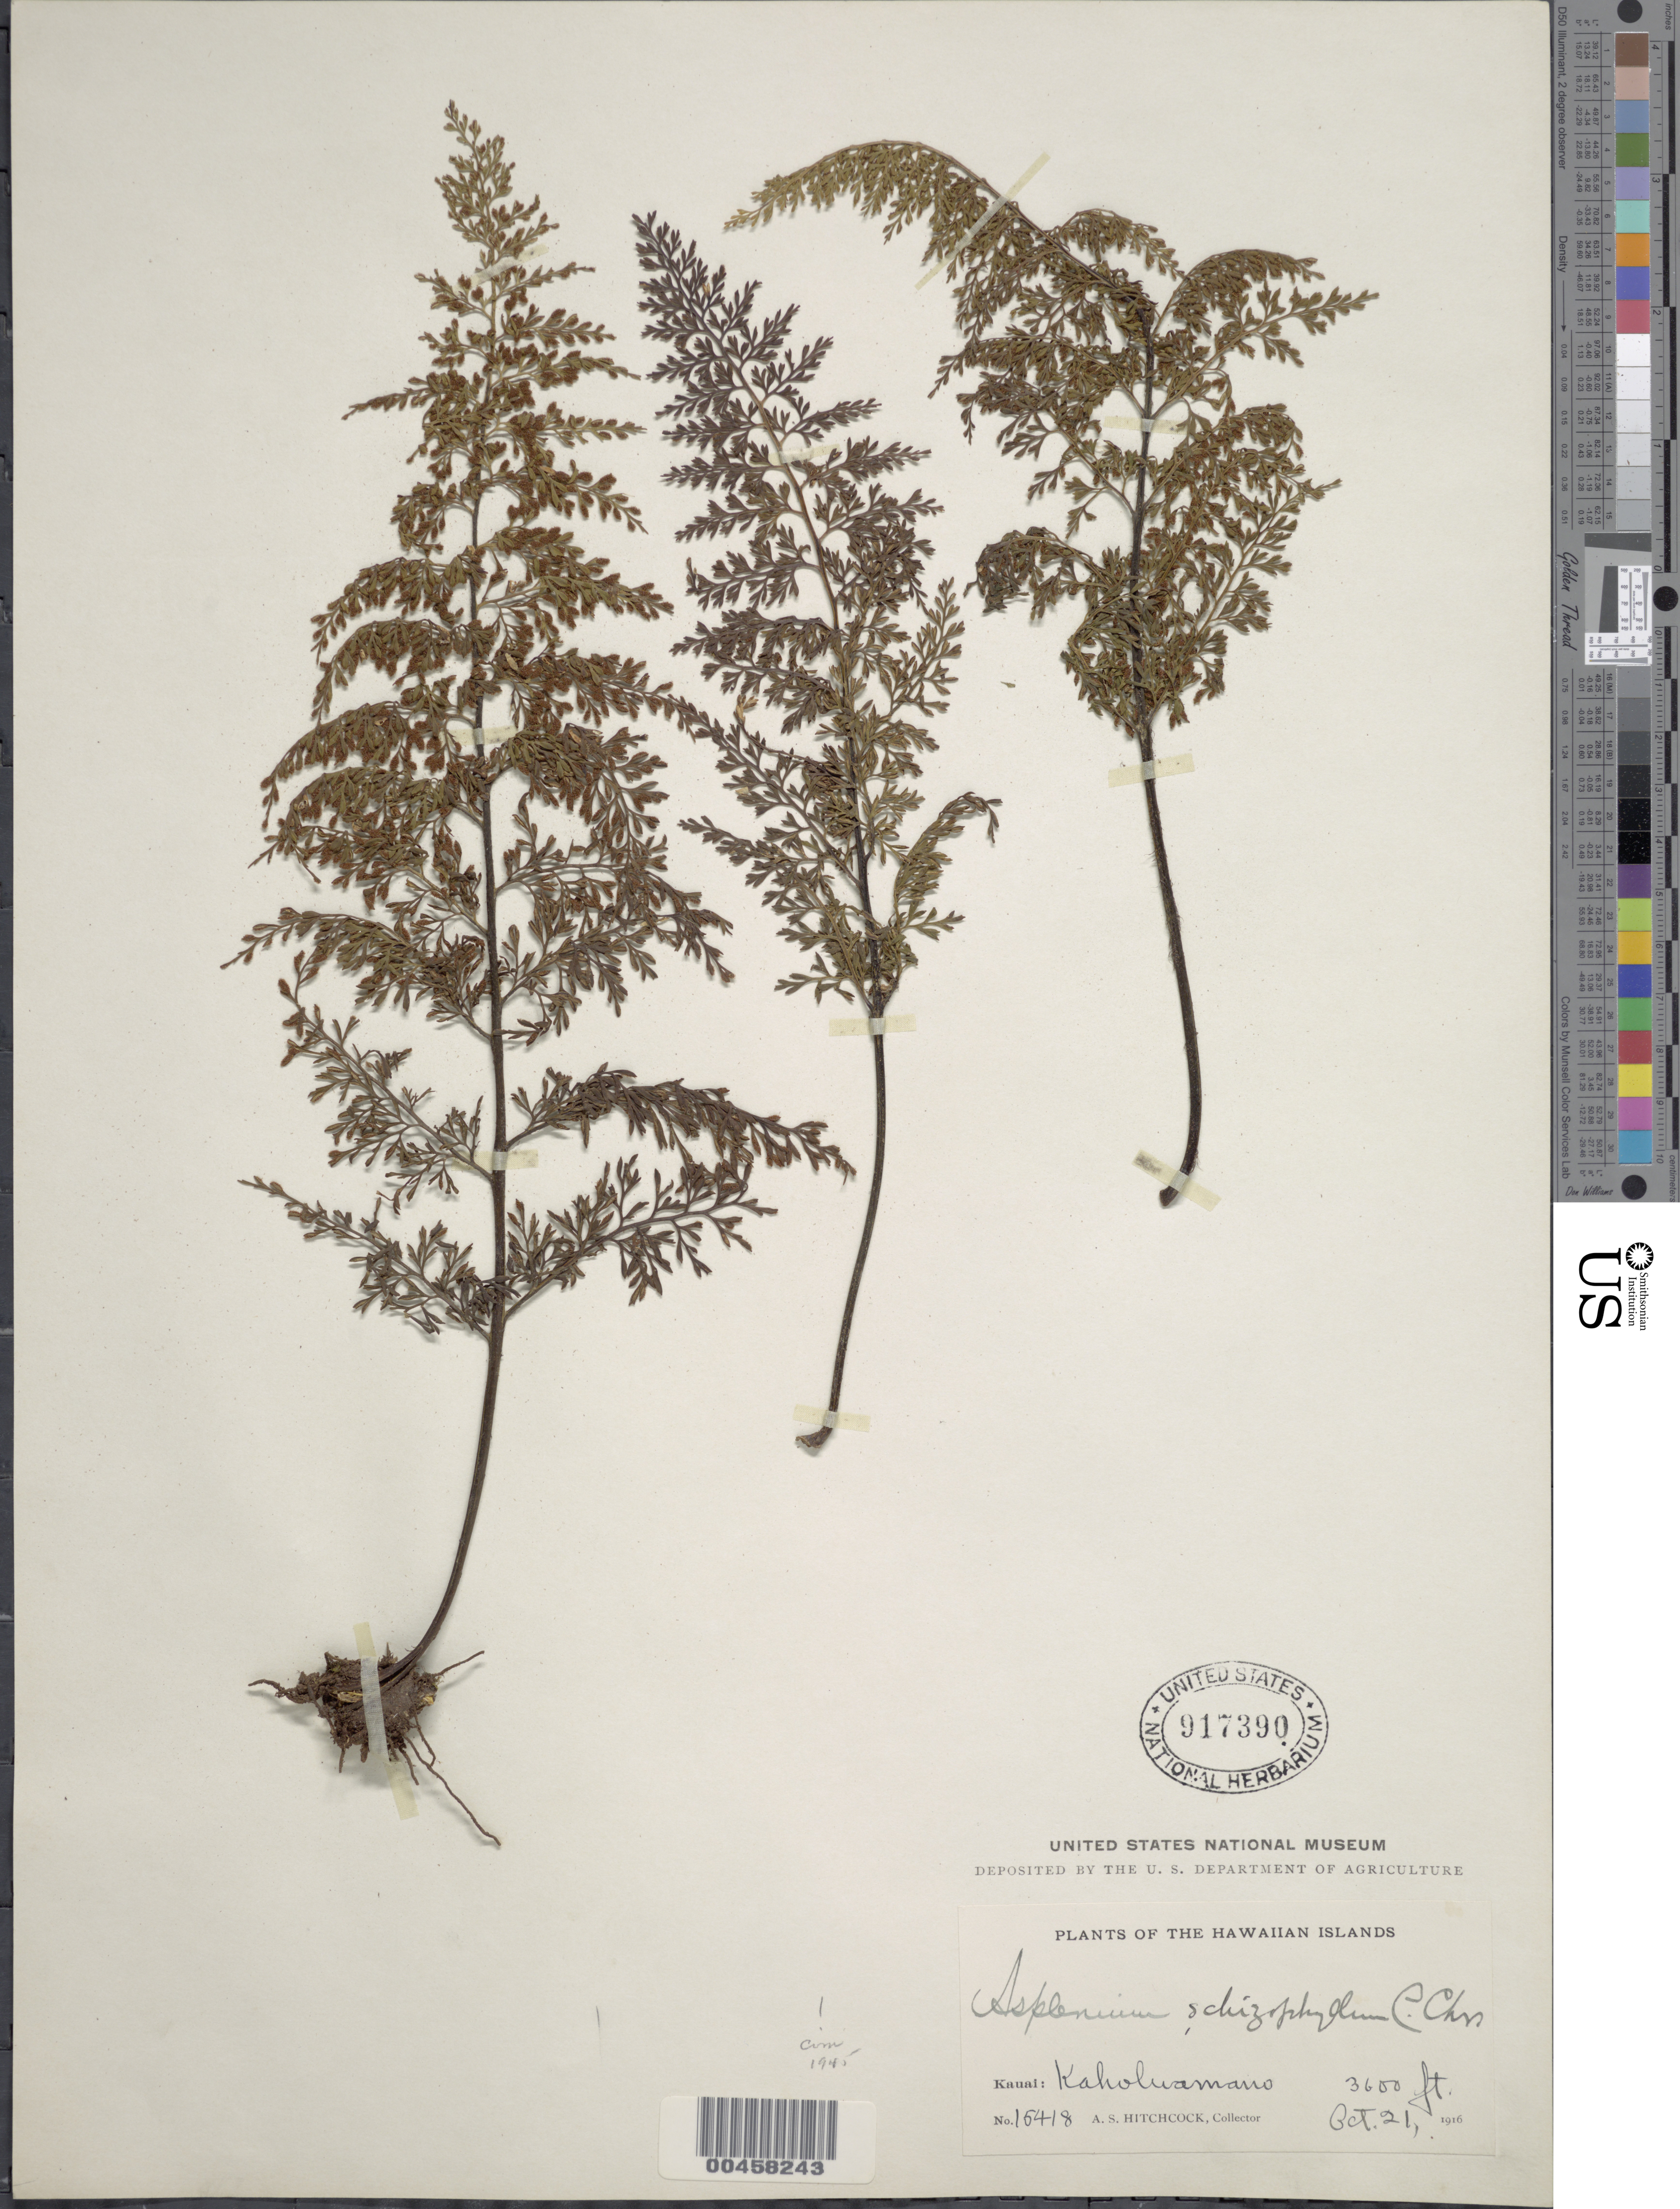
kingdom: Plantae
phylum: Tracheophyta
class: Polypodiopsida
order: Polypodiales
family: Aspleniaceae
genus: Asplenium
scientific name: Asplenium schizophyllum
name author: C. Chr.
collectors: A. S. Hitchcock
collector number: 15418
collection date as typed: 21 Oct 1916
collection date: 1916-10-21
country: United States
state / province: Hawaii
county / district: Kauai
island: Kaua'i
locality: Kaholuamano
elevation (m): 1097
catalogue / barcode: US 917390